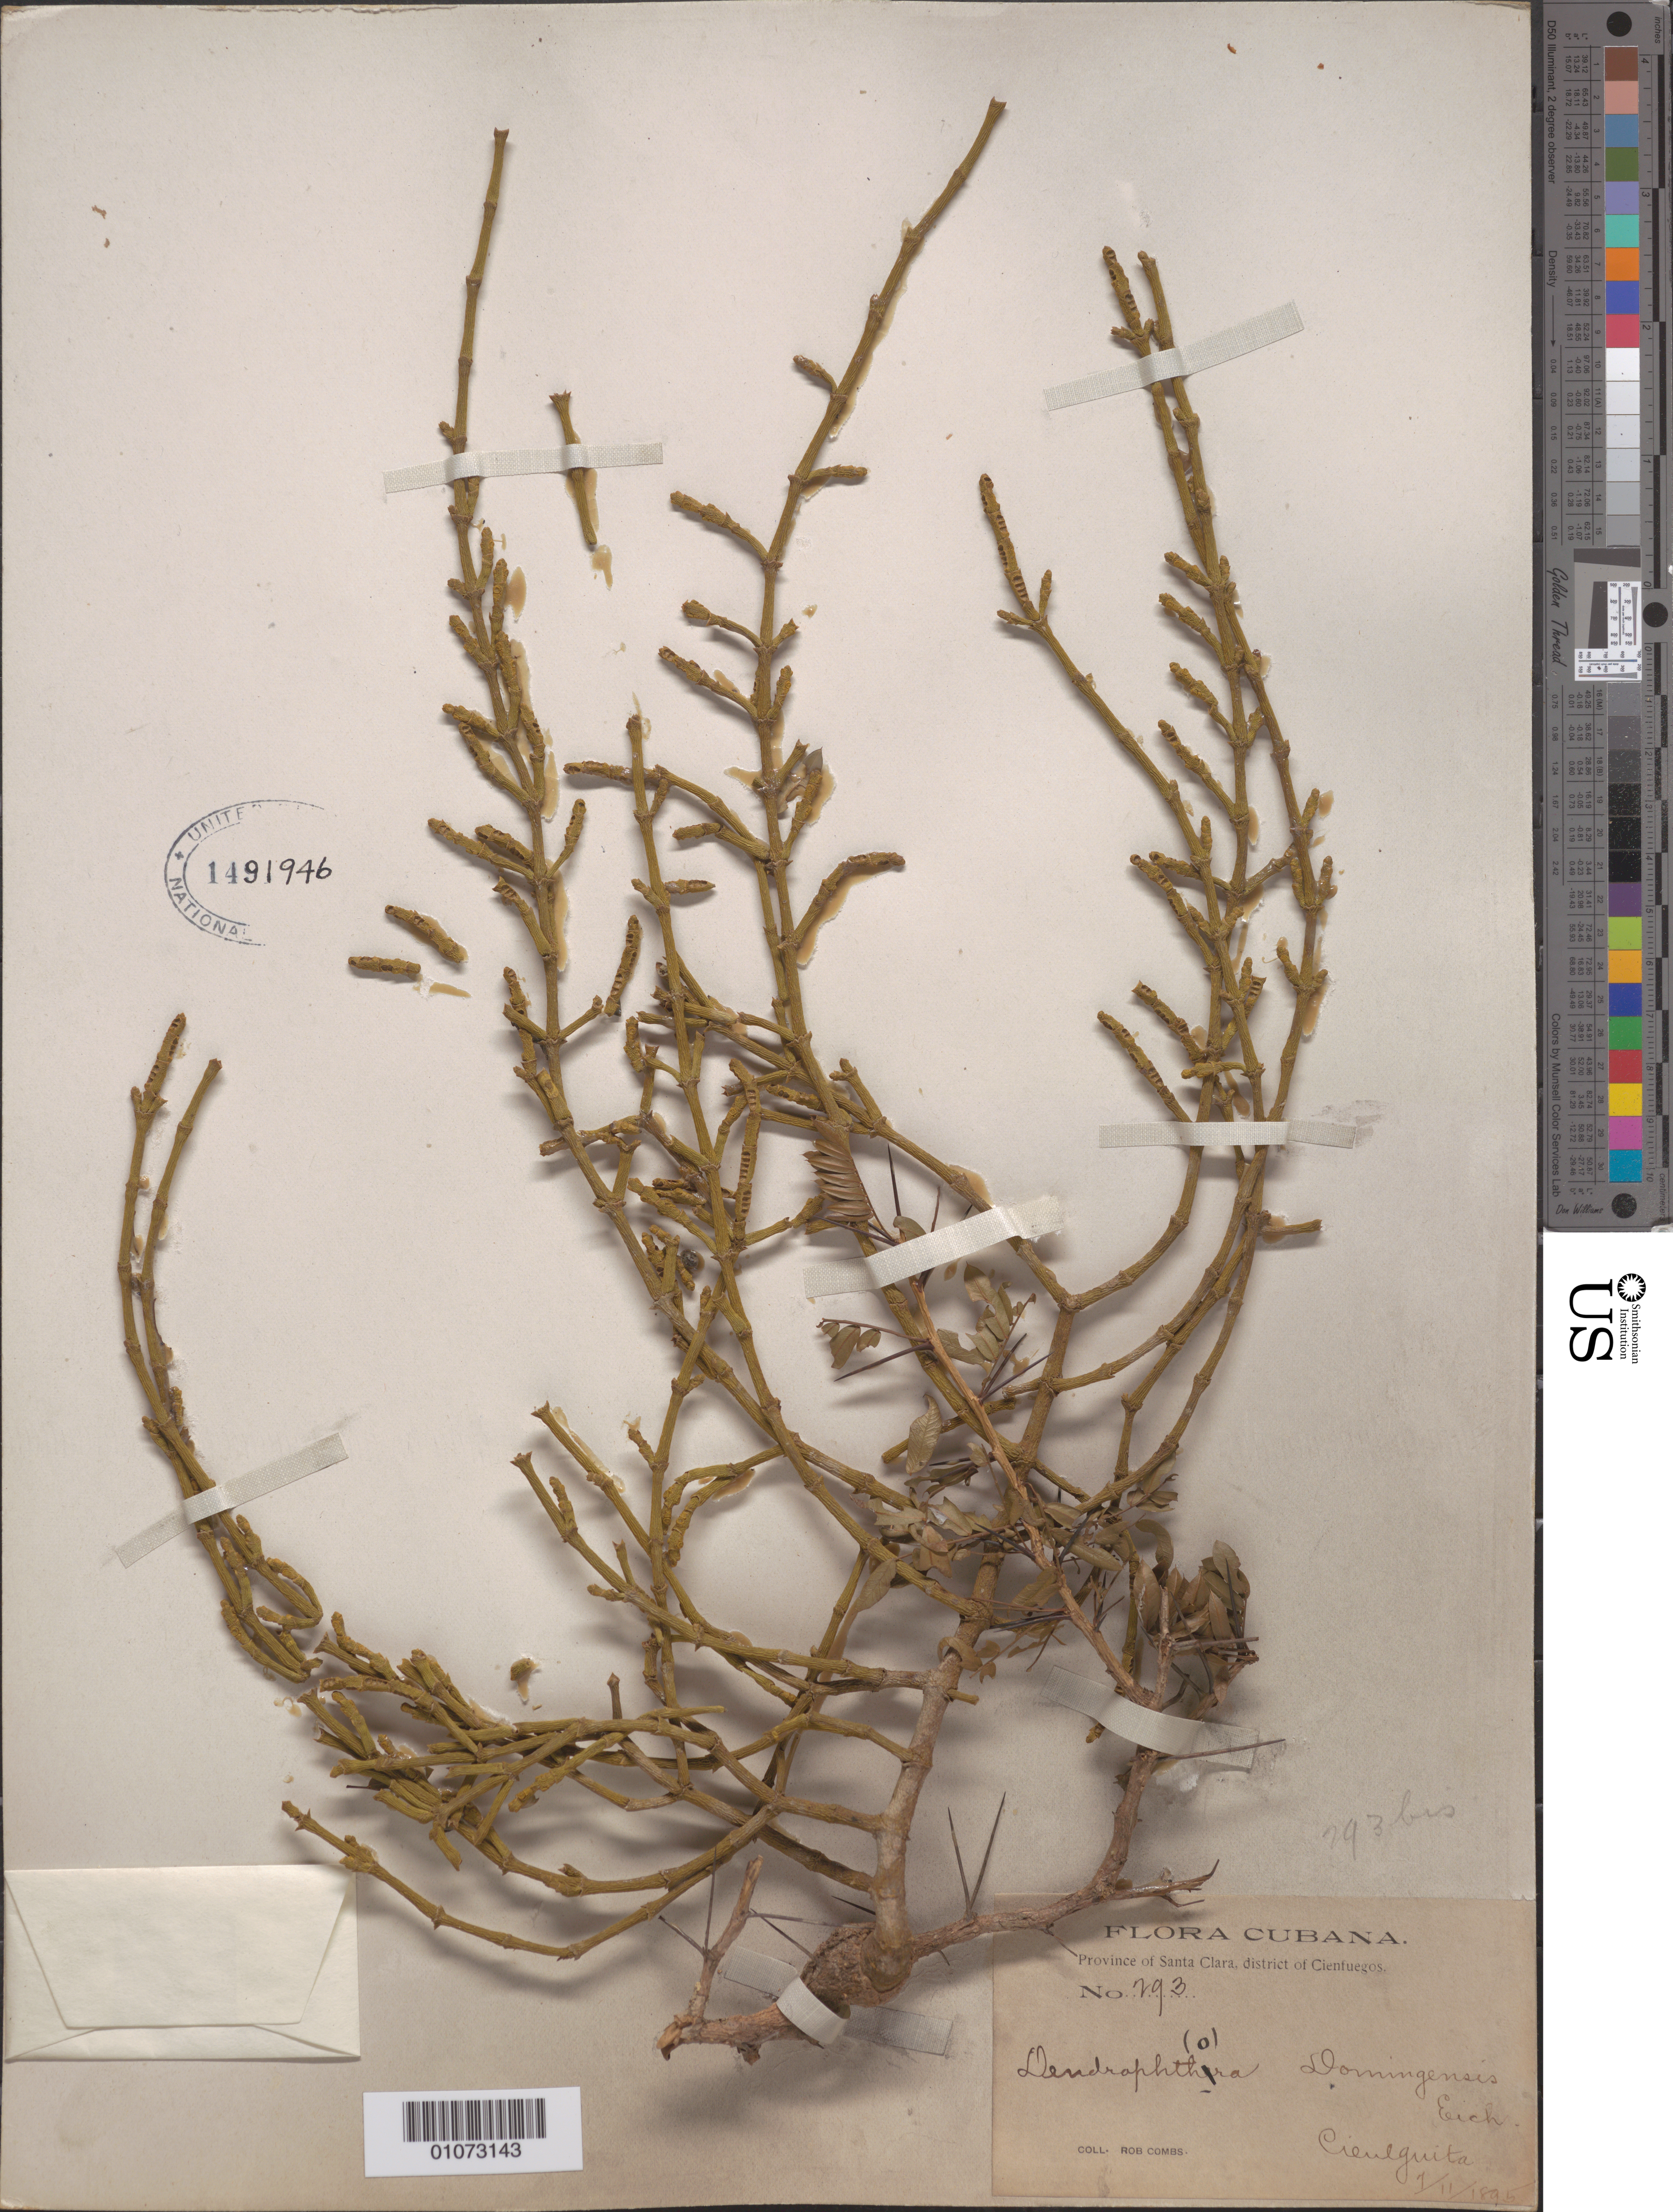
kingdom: Plantae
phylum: Tracheophyta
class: Magnoliopsida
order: Santalales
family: Viscaceae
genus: Dendrophthora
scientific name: Dendrophthora domingensis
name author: (Spreng.) Eichler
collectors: R. Combs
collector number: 293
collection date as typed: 07 Nov 1985 or 11 Jul 1985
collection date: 1985-07-11 or 1985-11-07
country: Cuba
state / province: Villa Clara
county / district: Santa Clara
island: Cuba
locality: District of Cienfuegos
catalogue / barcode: US 1491946